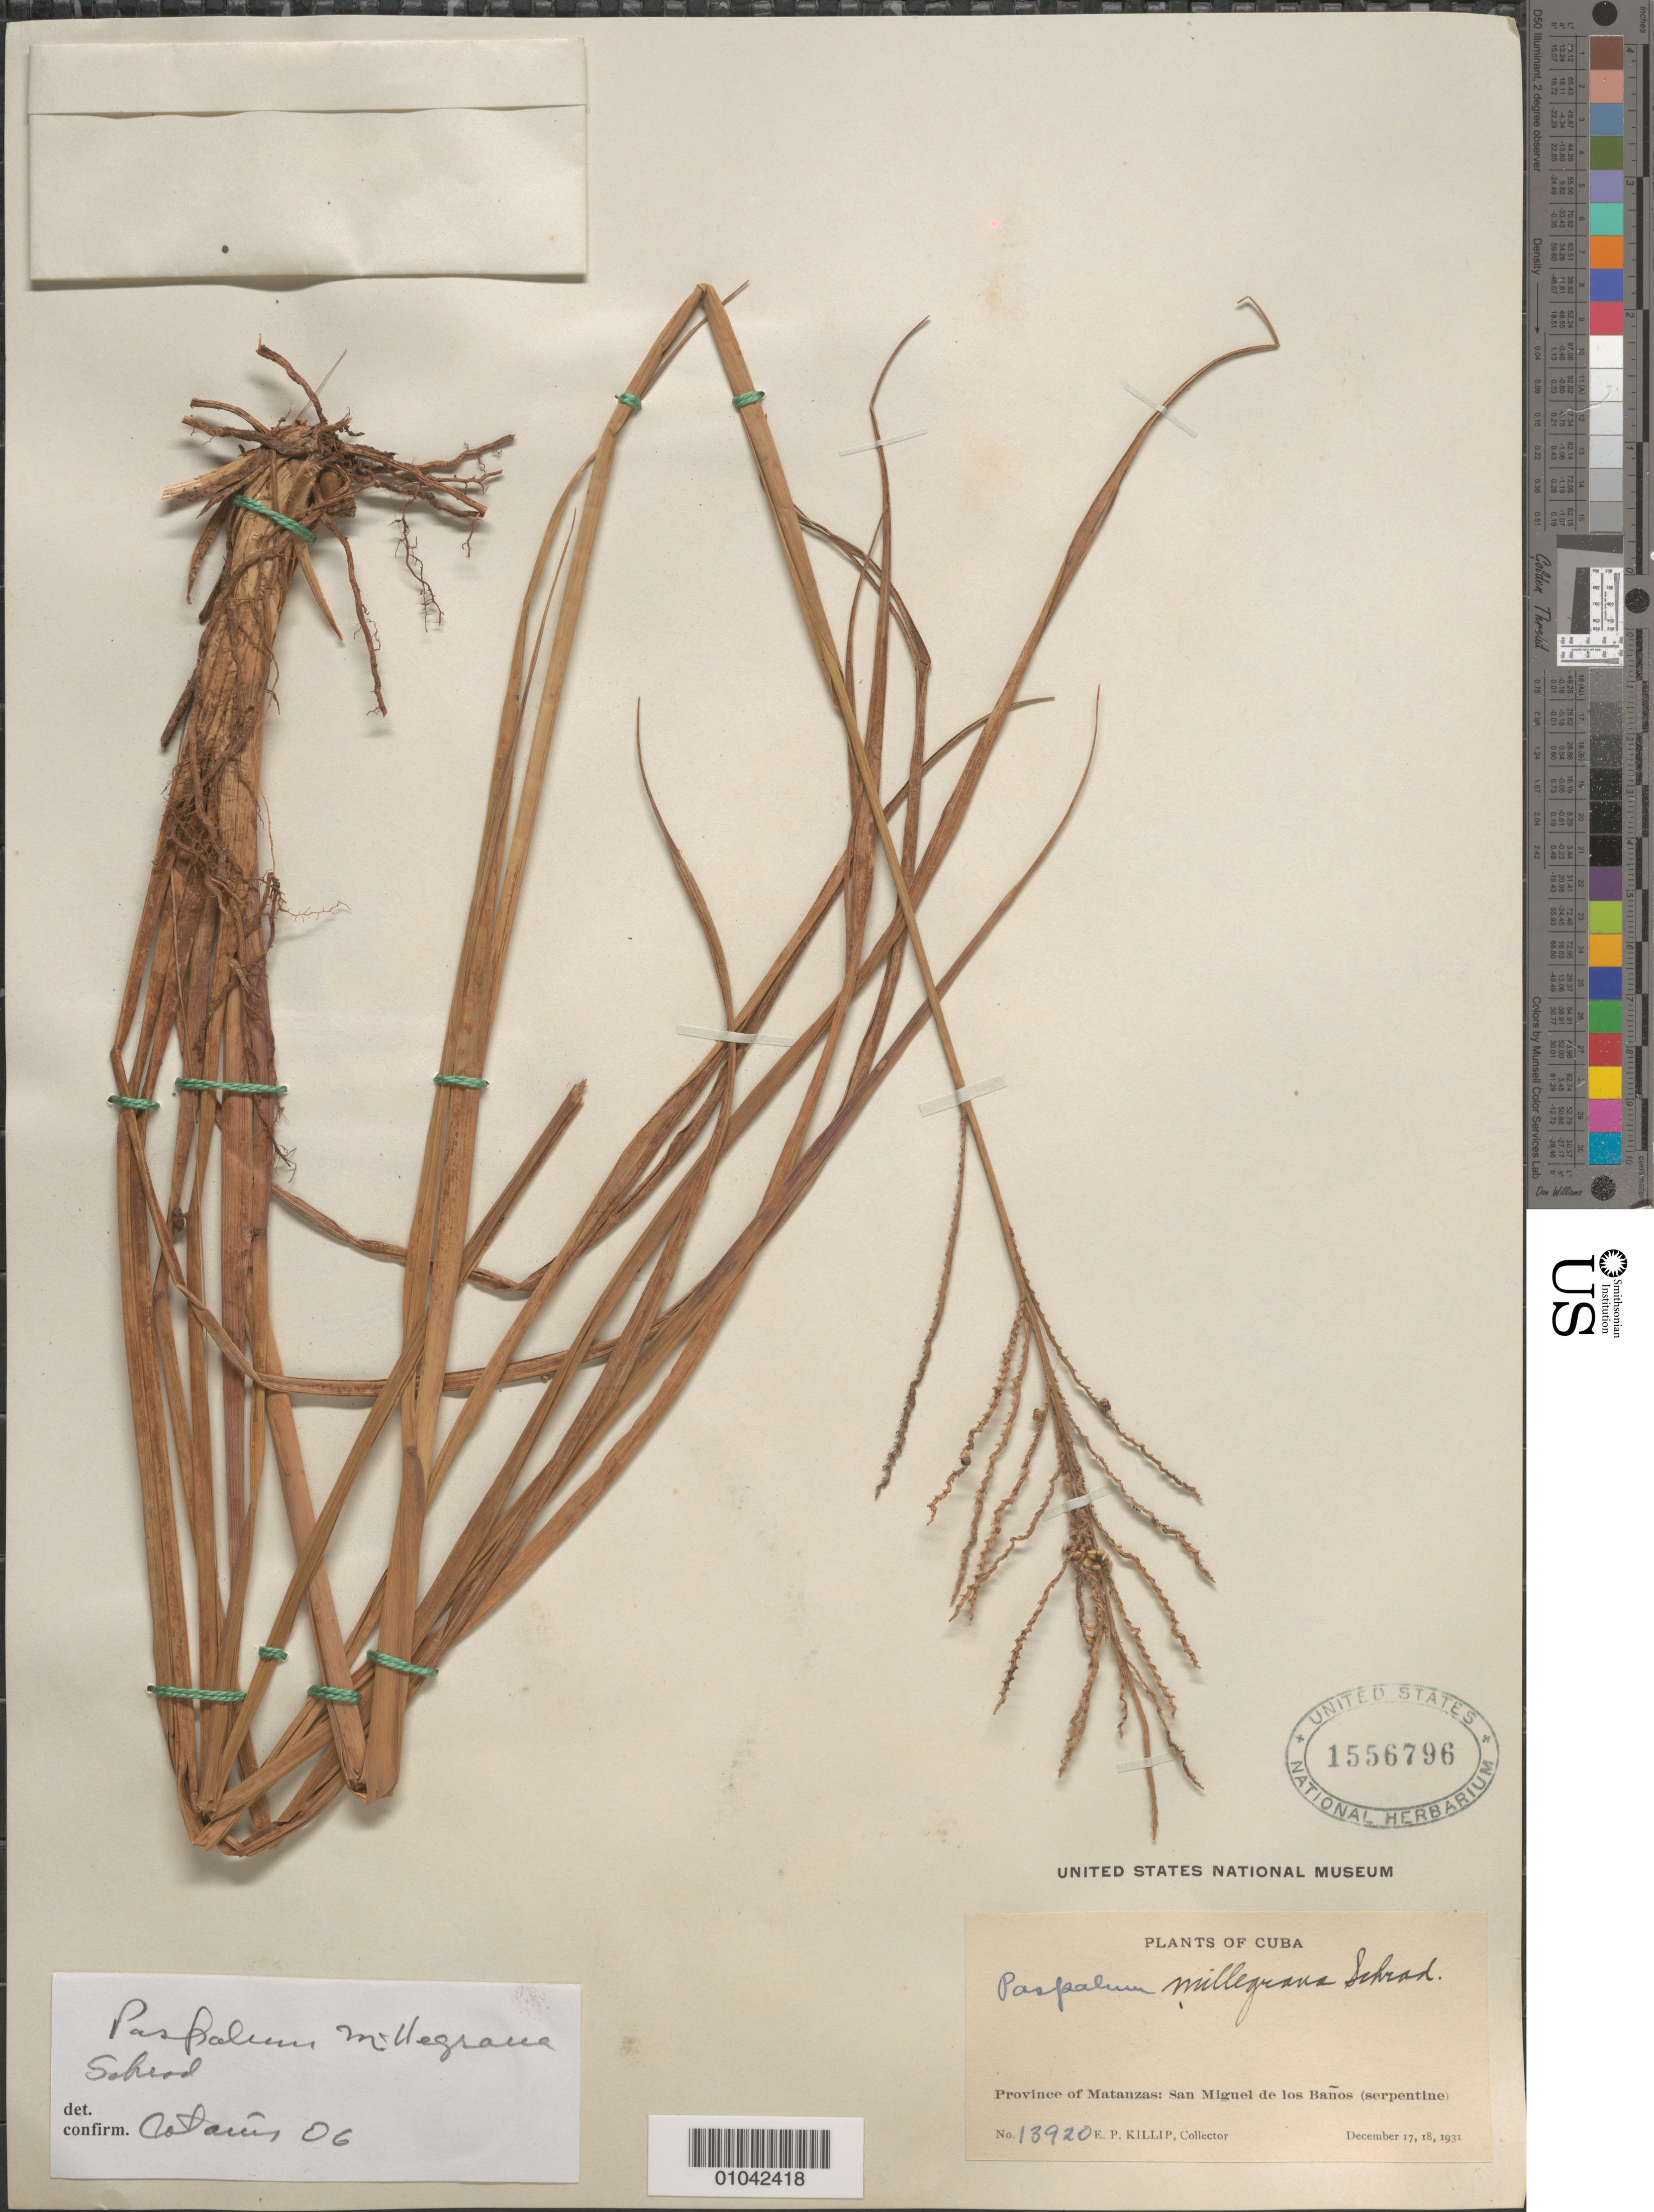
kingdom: Plantae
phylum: Tracheophyta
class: Liliopsida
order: Poales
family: Poaceae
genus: Paspalum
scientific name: Paspalum millegrana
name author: Schrad.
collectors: E. P. Killip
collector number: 13920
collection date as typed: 17 Dec 1931 to 18 Dec 1931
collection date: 1931-12-17/1931-12-18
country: Cuba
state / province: Matanzas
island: Cuba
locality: Province of Matanzas, San Miguel de los Banos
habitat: Serpentine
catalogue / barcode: US 1556796